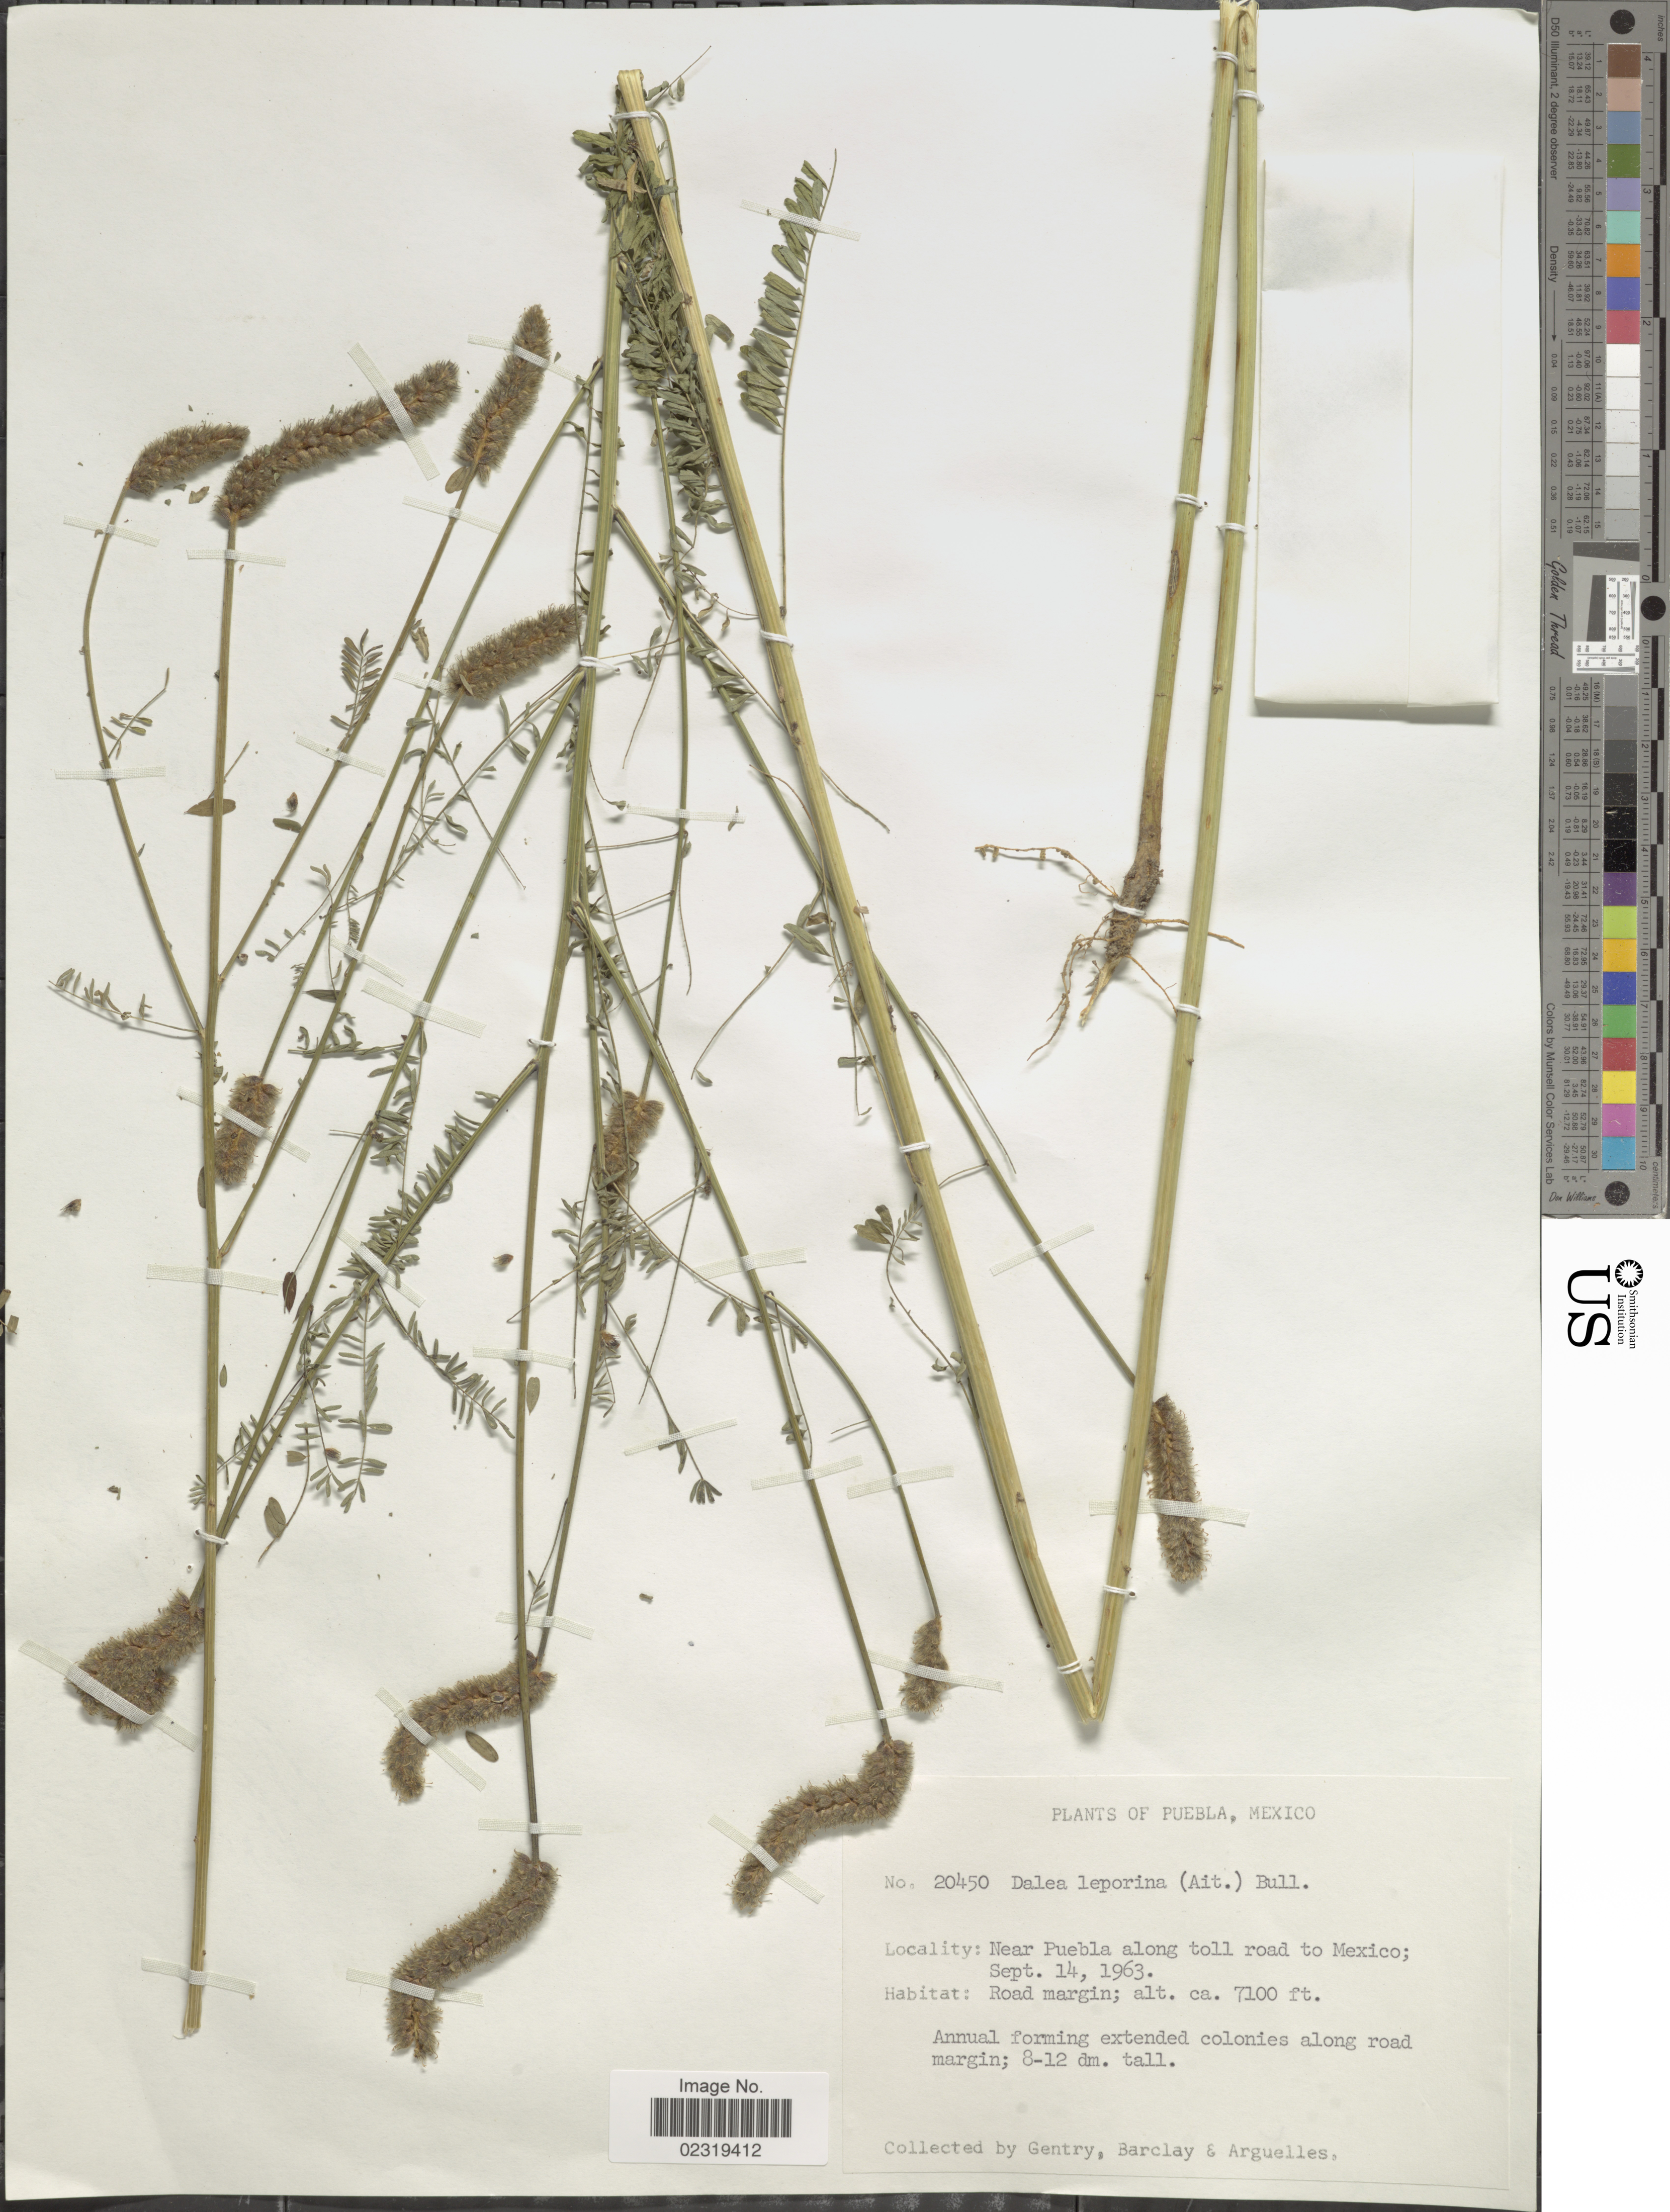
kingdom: Plantae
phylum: Tracheophyta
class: Magnoliopsida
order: Fabales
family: Fabaceae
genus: Dalea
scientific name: Dalea leporina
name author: (Aiton) Bullock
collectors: Gentry, --, -- Barclay & Arguelles, --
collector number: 20450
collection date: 1963-09-14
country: Mexico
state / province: Puebla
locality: Near Puebla along toll road to mexico, Road margin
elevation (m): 2164